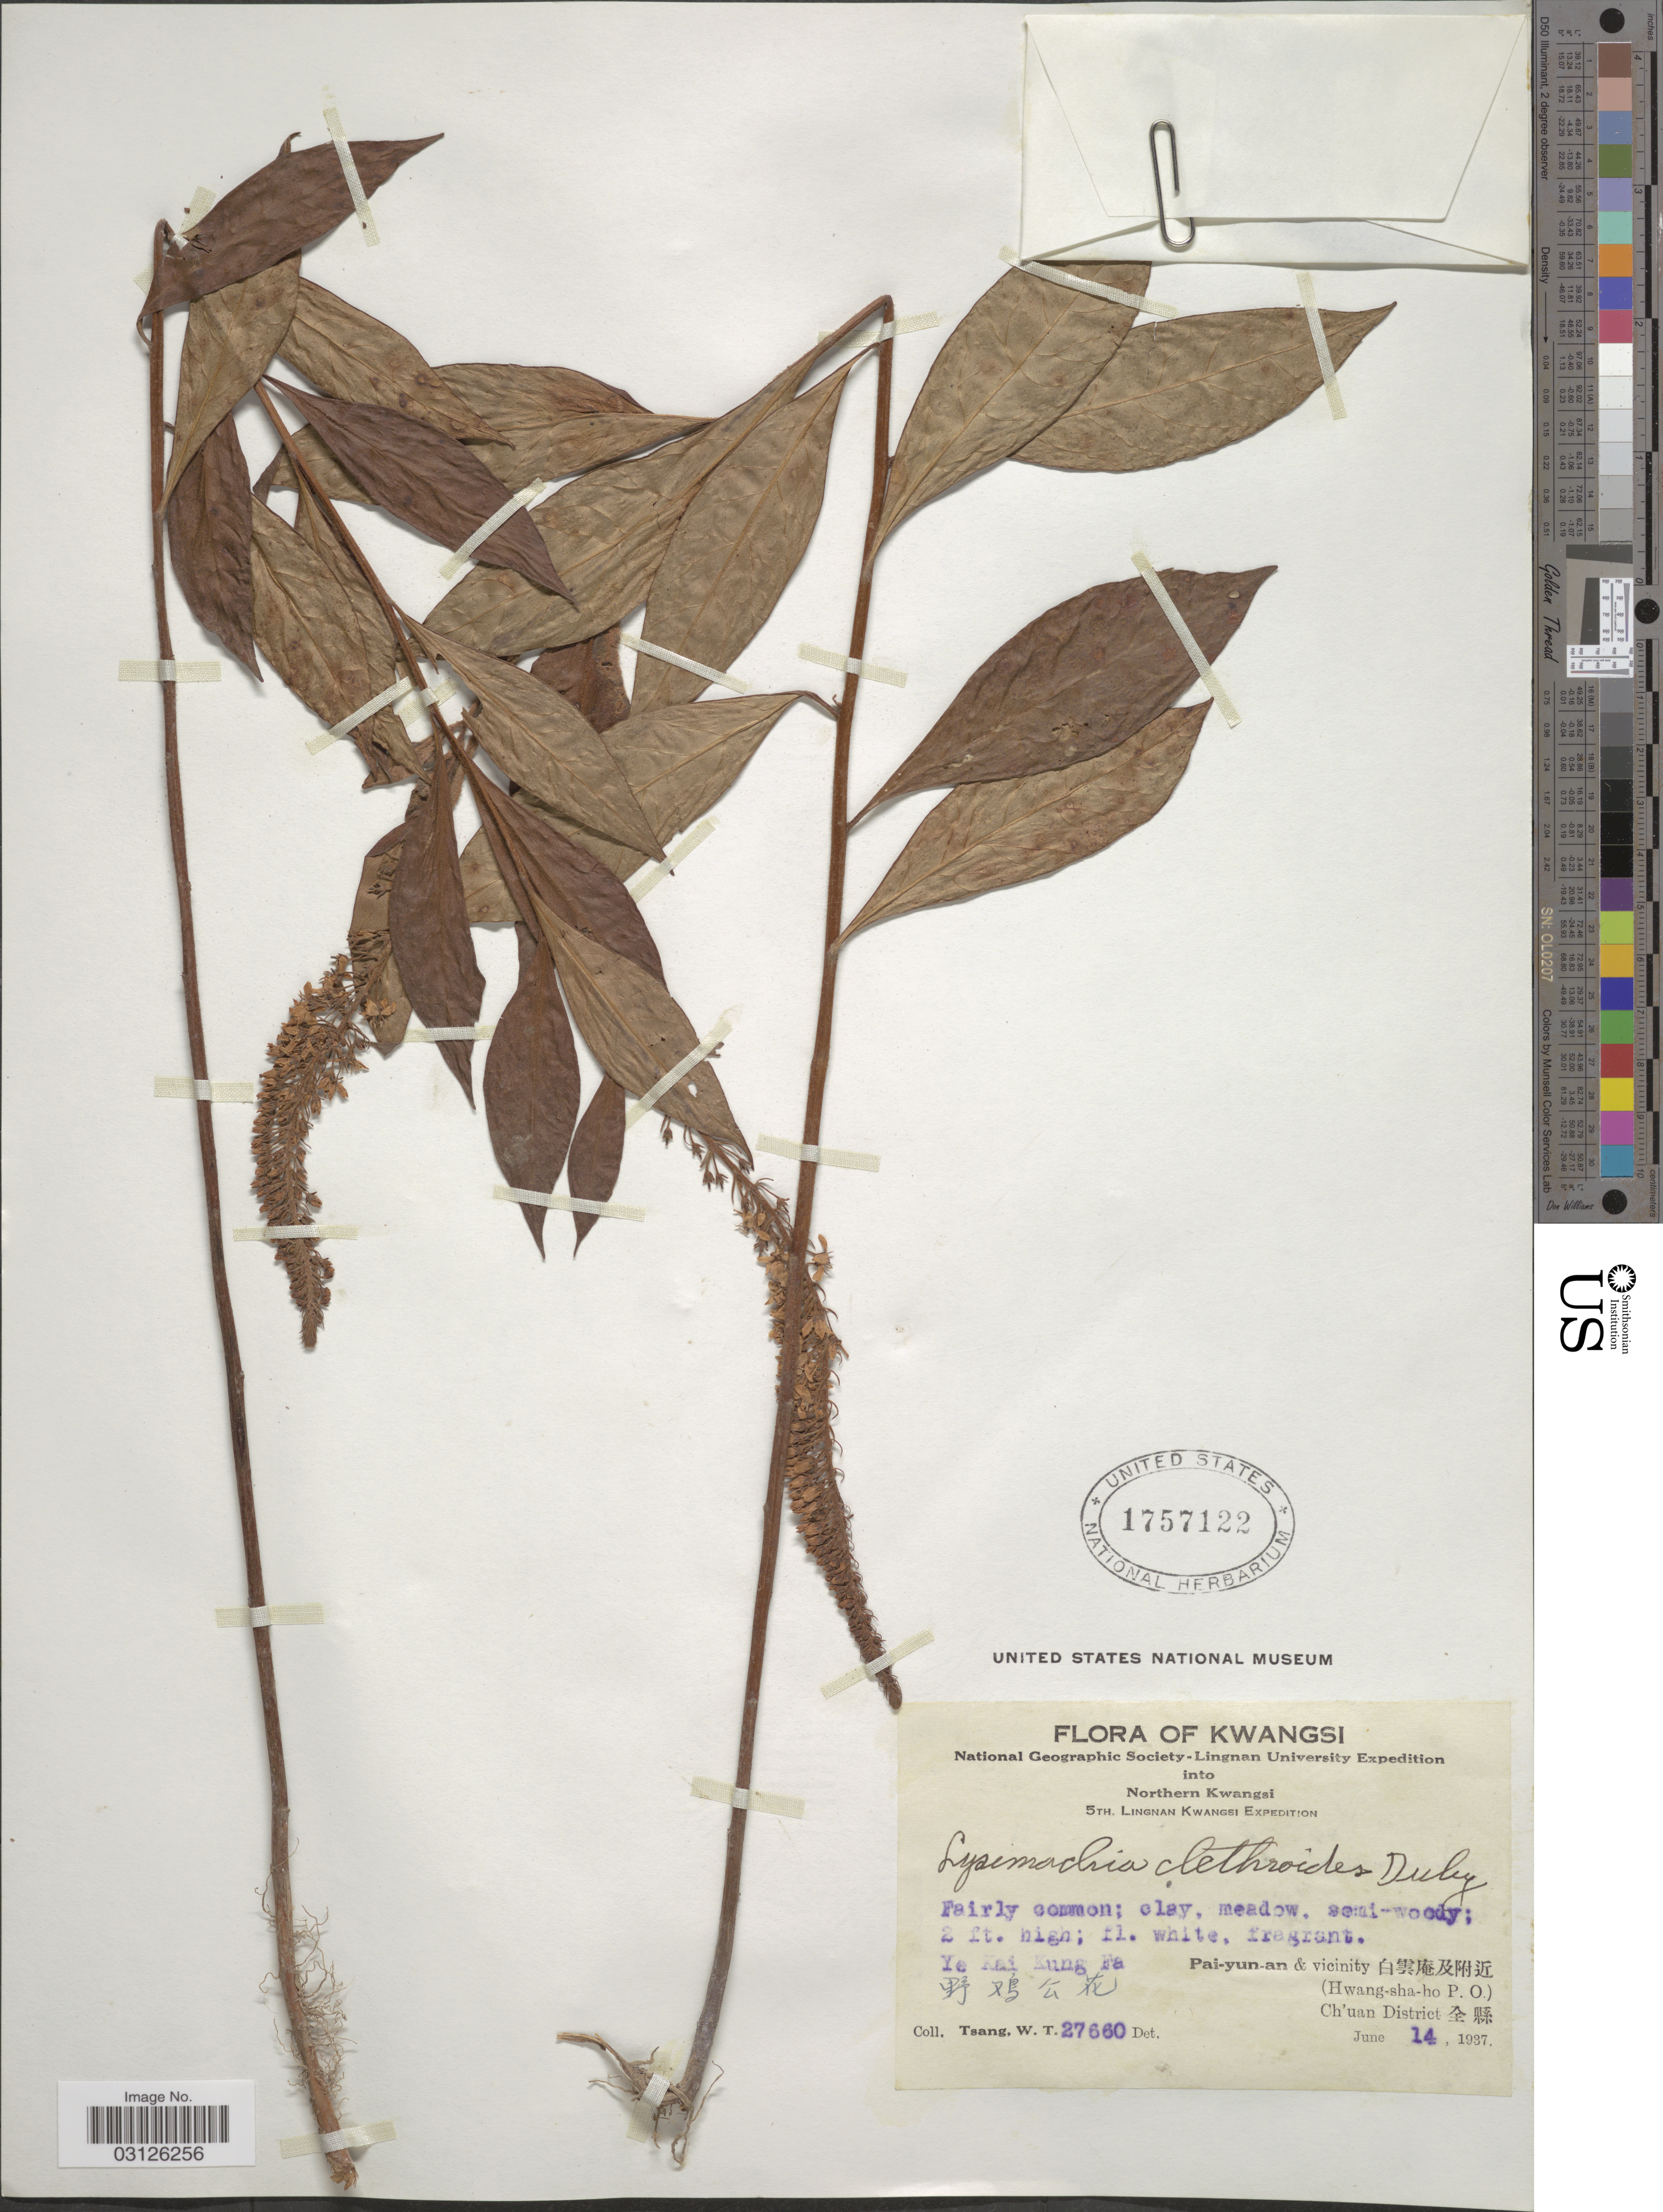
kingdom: Plantae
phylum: Tracheophyta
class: Magnoliopsida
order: Ericales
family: Primulaceae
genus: Lysimachia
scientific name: Lysimachia clethroides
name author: Duby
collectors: W. T. Tsang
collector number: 27660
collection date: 1937-06-14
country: China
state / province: Guangxi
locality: Kwangsi. Northern Kwangsi. Ye Kai Kung Fa, Pai-yun-an & vicinity. (Hwang-sha-ho P.O.), Ch'uan District.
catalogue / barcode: US 1757122